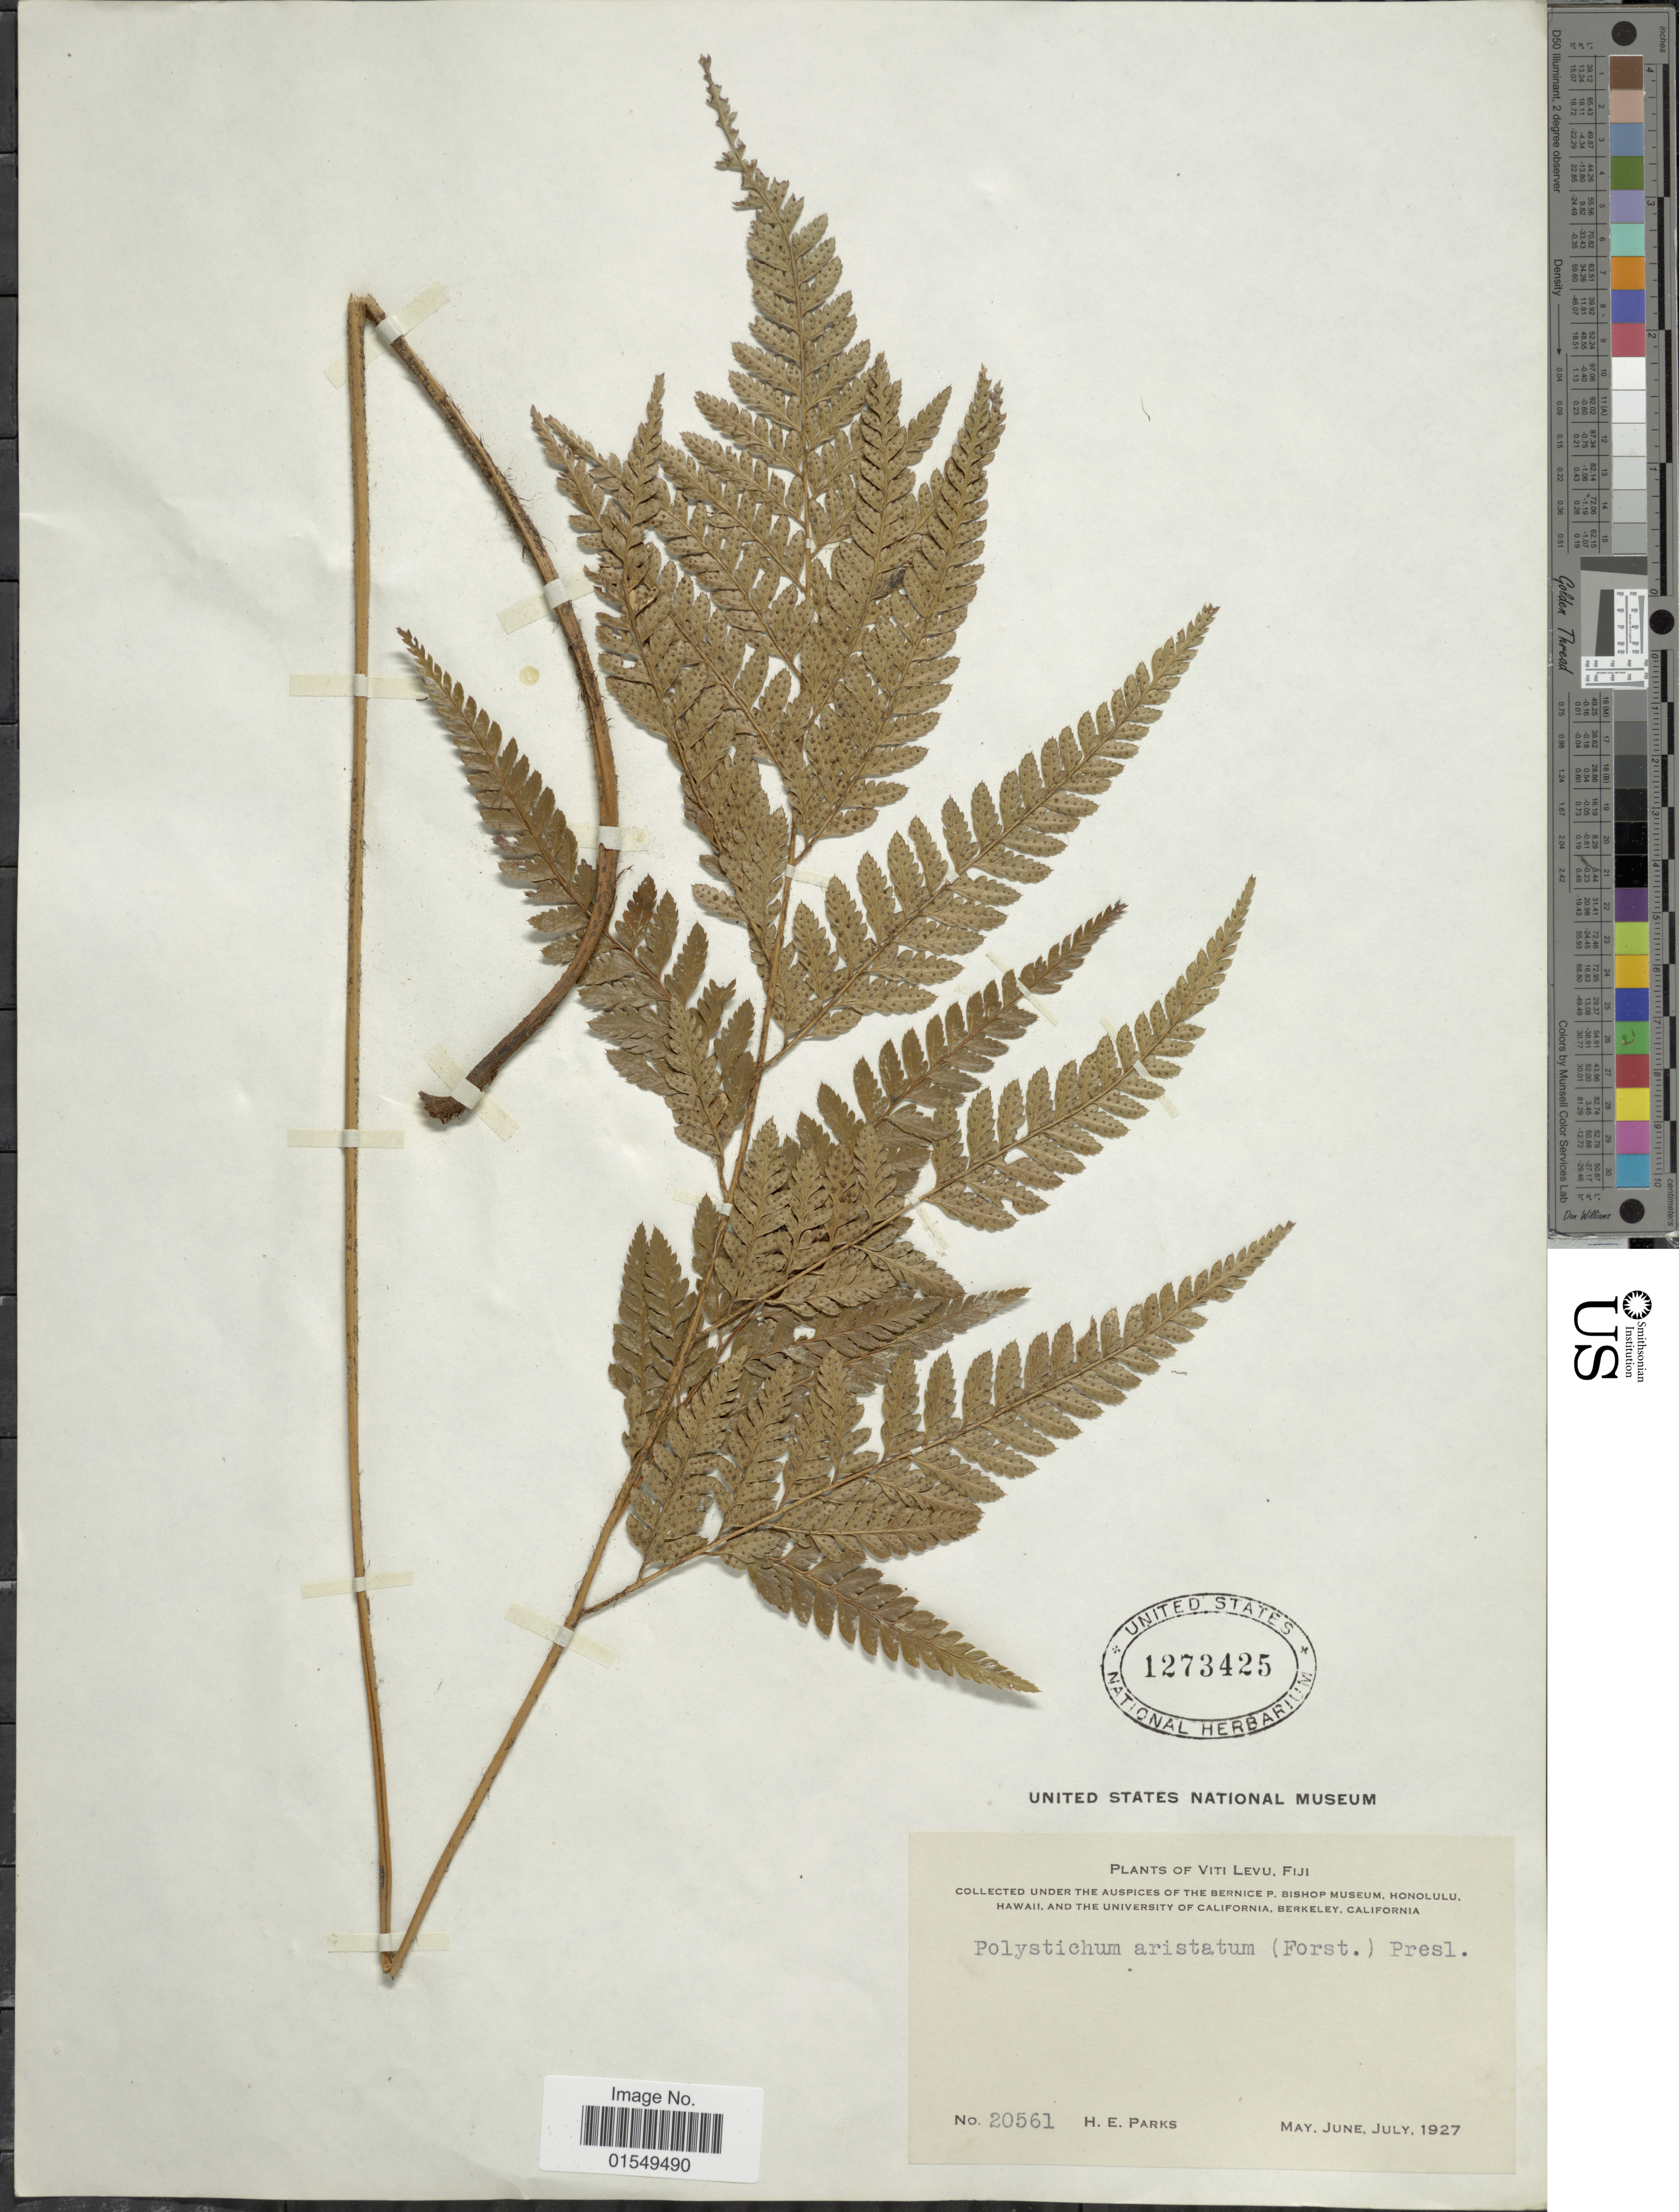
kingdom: Plantae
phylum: Tracheophyta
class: Polypodiopsida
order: Polypodiales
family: Dryopteridaceae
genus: Arachniodes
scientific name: Arachniodes aristata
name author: (G. Forst.) Tindale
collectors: H. E. Parks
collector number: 20561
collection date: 1927-06/1927-07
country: Fiji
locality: Viti Levu, Fiji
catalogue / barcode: US 1273425